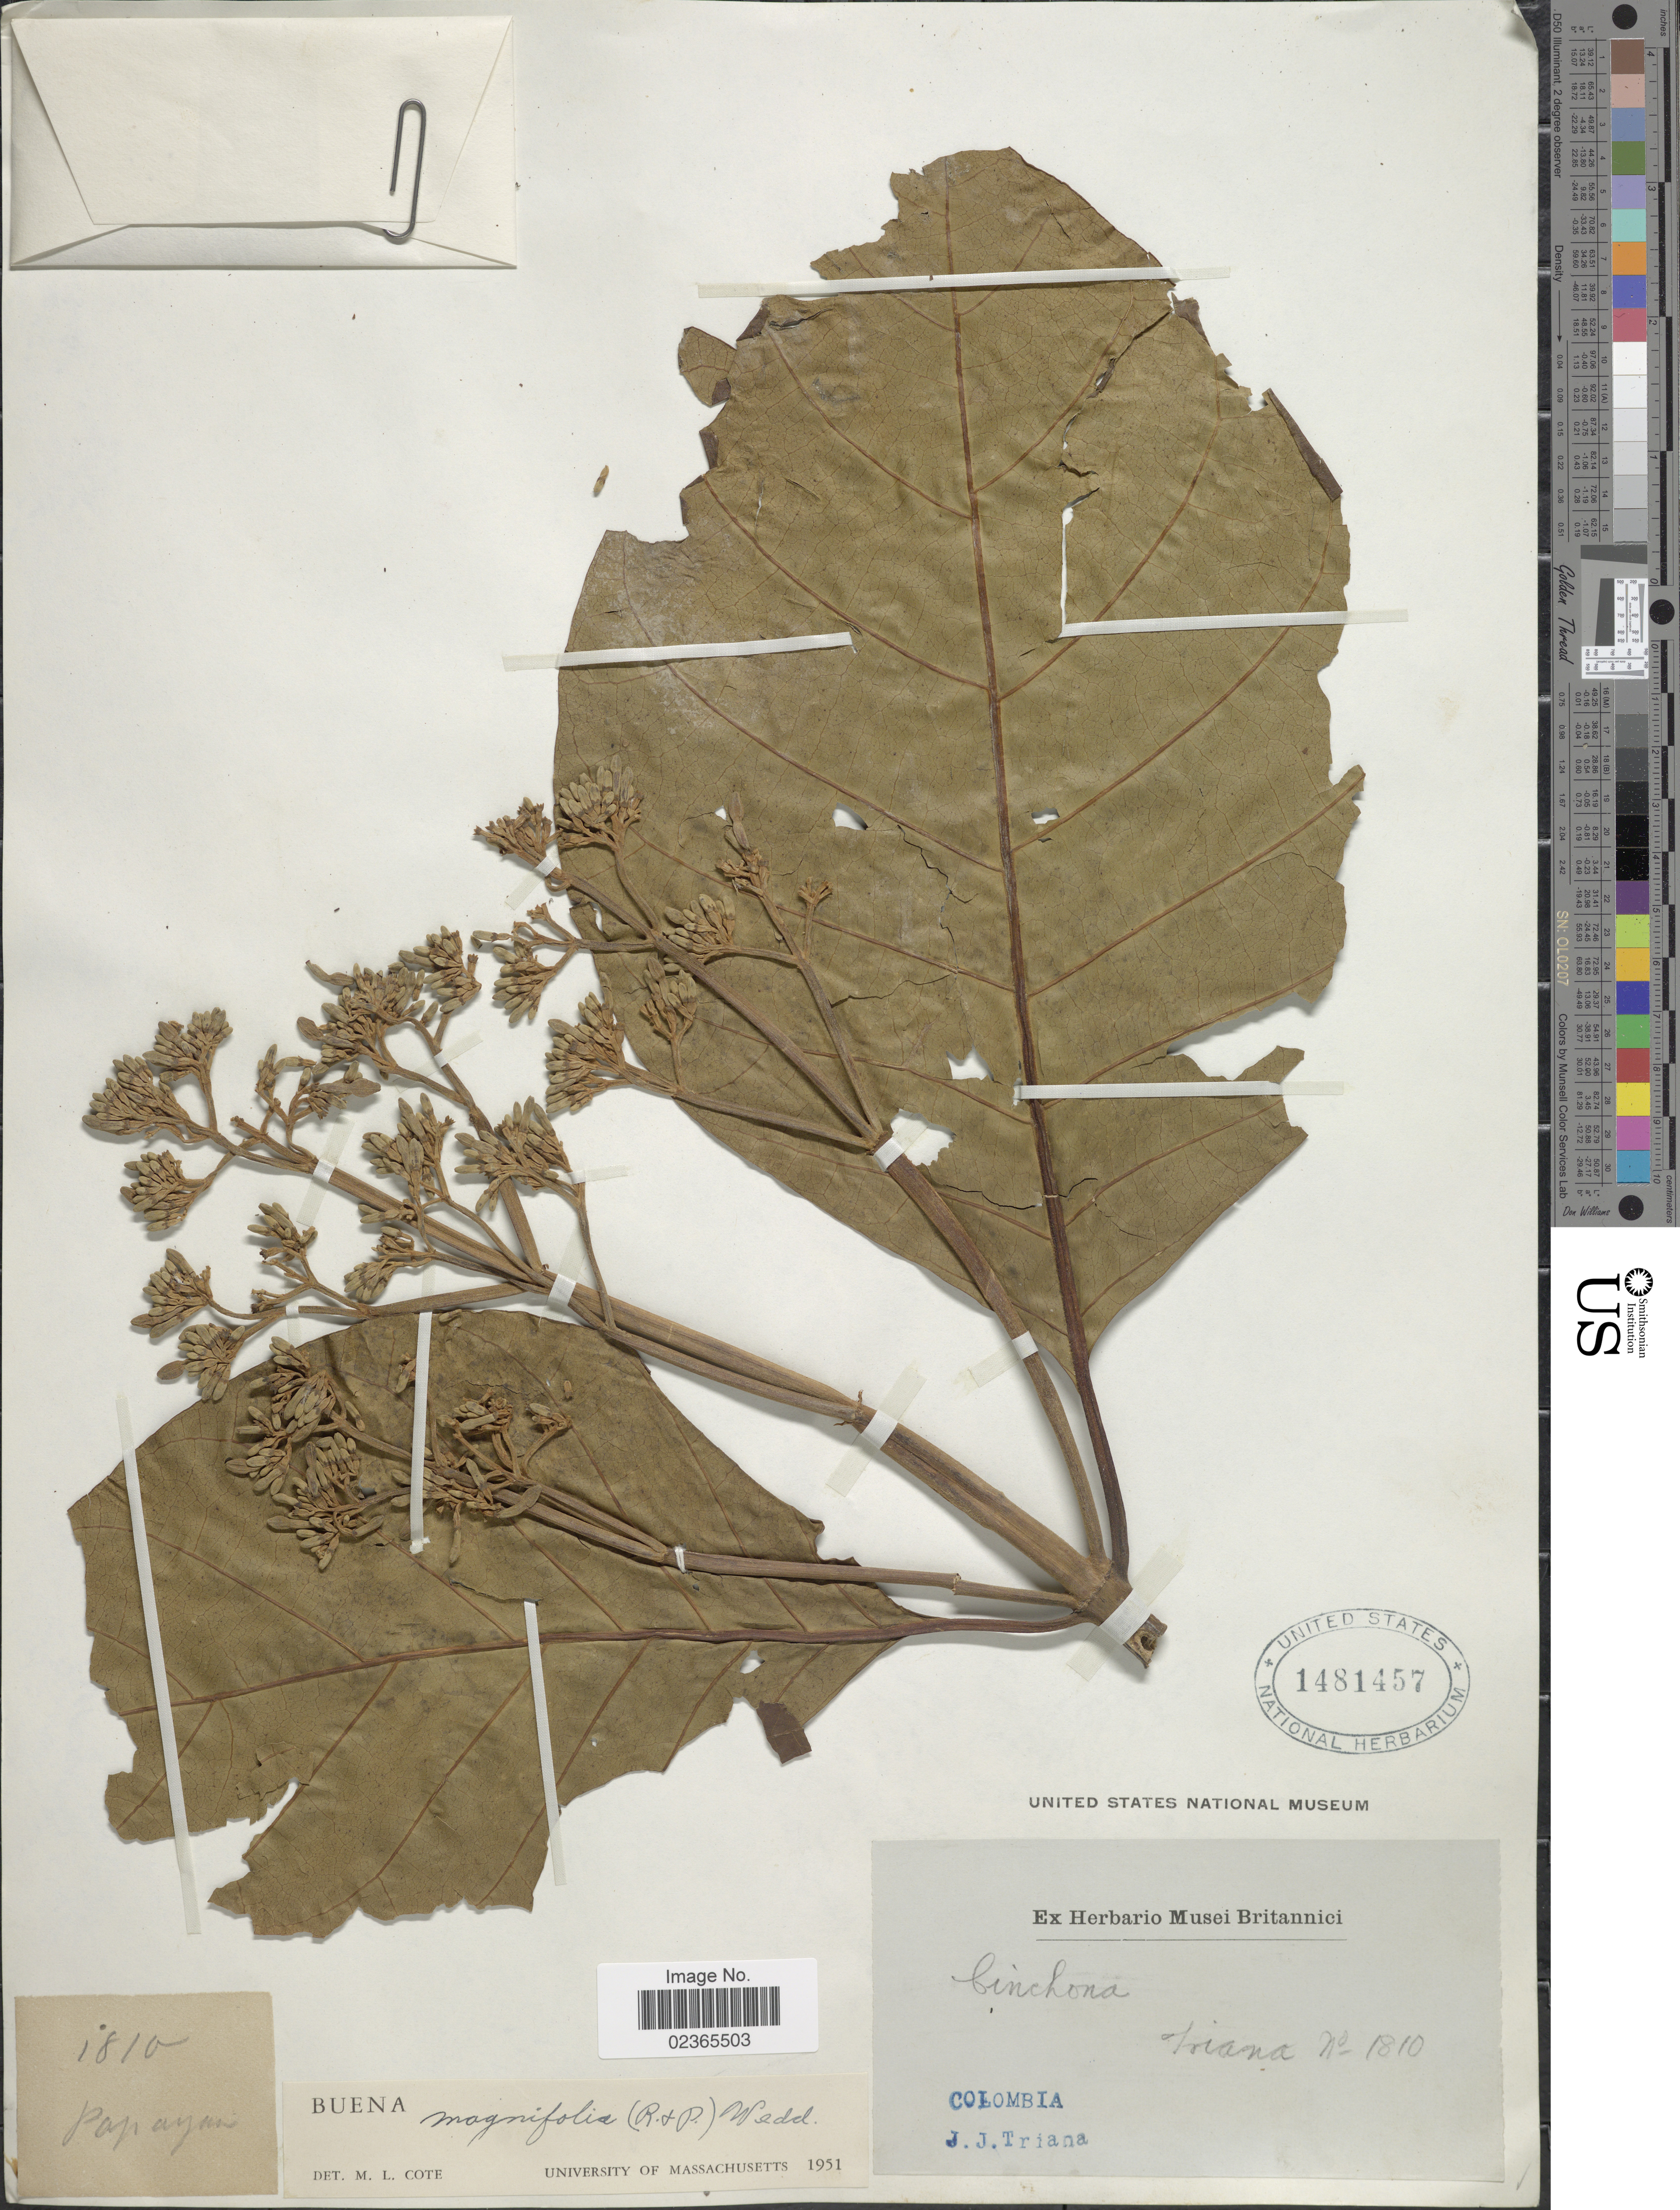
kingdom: Plantae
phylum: Tracheophyta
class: Magnoliopsida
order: Gentianales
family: Rubiaceae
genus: Ladenbergia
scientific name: Ladenbergia oblongifolia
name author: (Mutis) L. Andersson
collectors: J. J. Triana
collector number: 1810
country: Colombia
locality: Popayán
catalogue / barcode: US 1481457